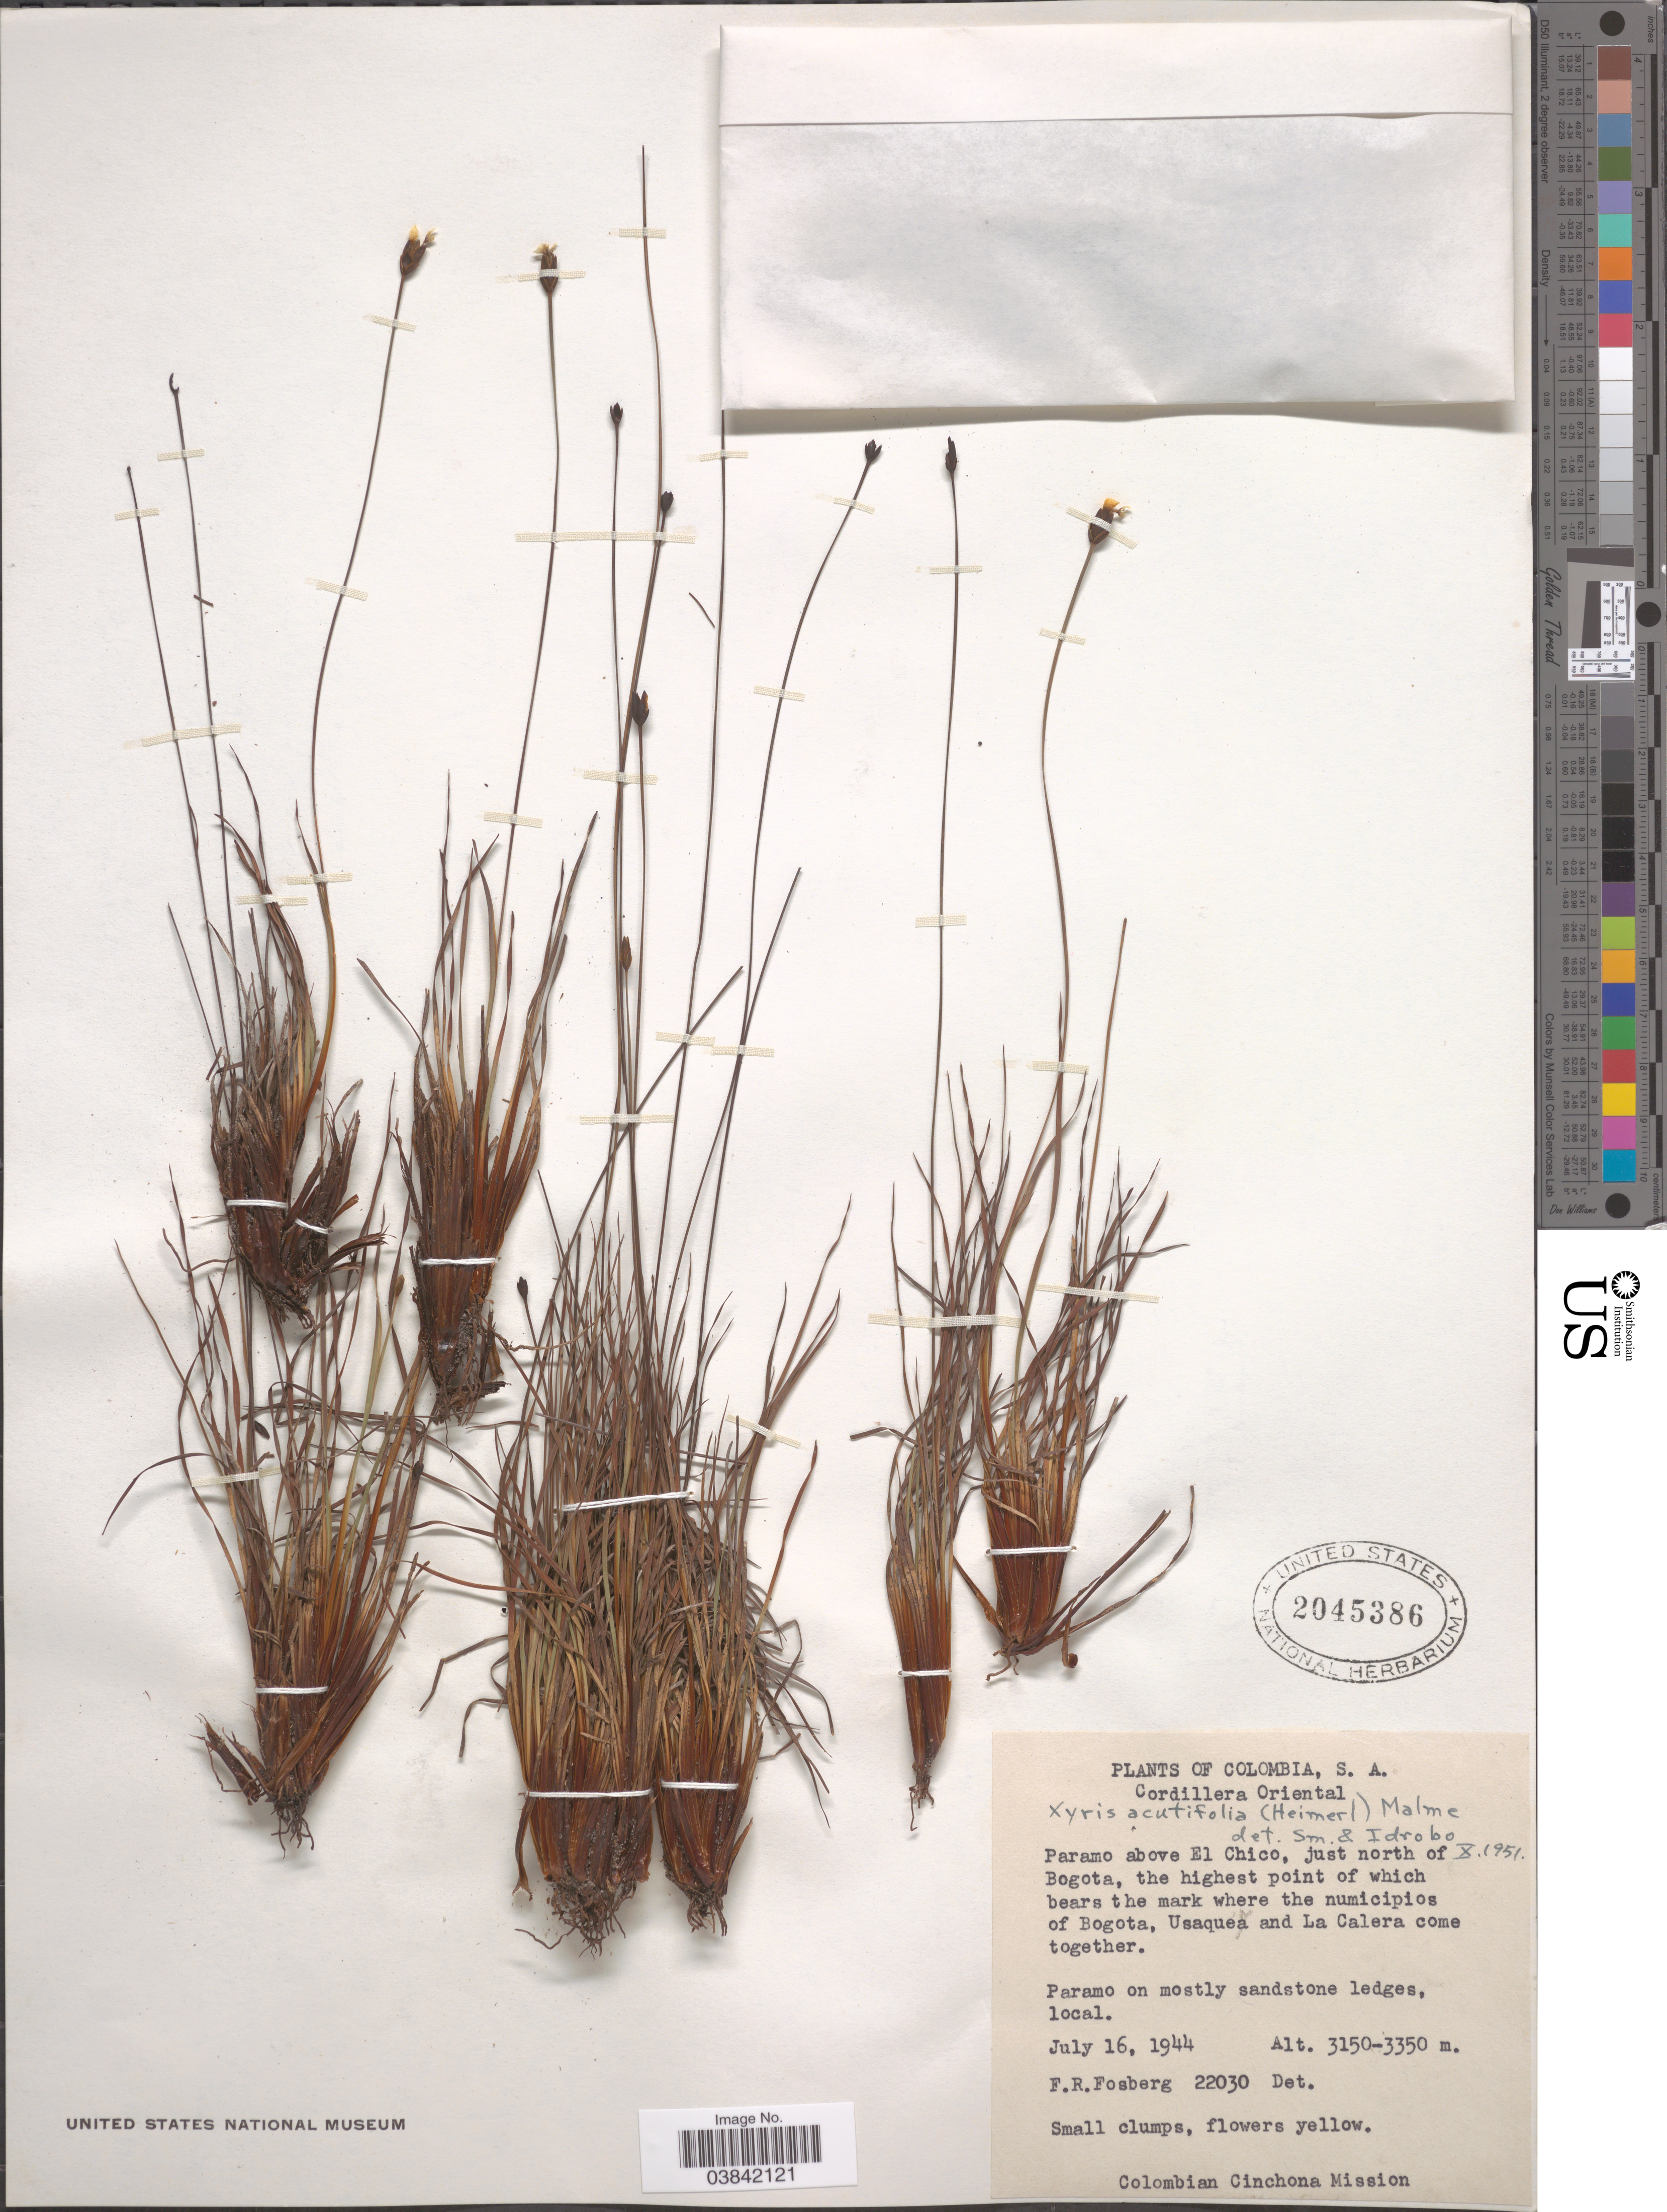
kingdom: Plantae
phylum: Tracheophyta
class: Liliopsida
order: Poales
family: Xyridaceae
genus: Xyris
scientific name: Xyris acutifolia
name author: (Heimerl) Malme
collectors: F. R. Fosberg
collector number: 22030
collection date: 1944-07-16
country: Colombia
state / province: Bogota D.C.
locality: Paramo above El Chico, just north of Bogota, the highest point of which bears the mark where the municipios of Bogota, Usaquea and La Calera come together, Cordillera Oriental.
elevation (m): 3150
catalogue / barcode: US 2045386